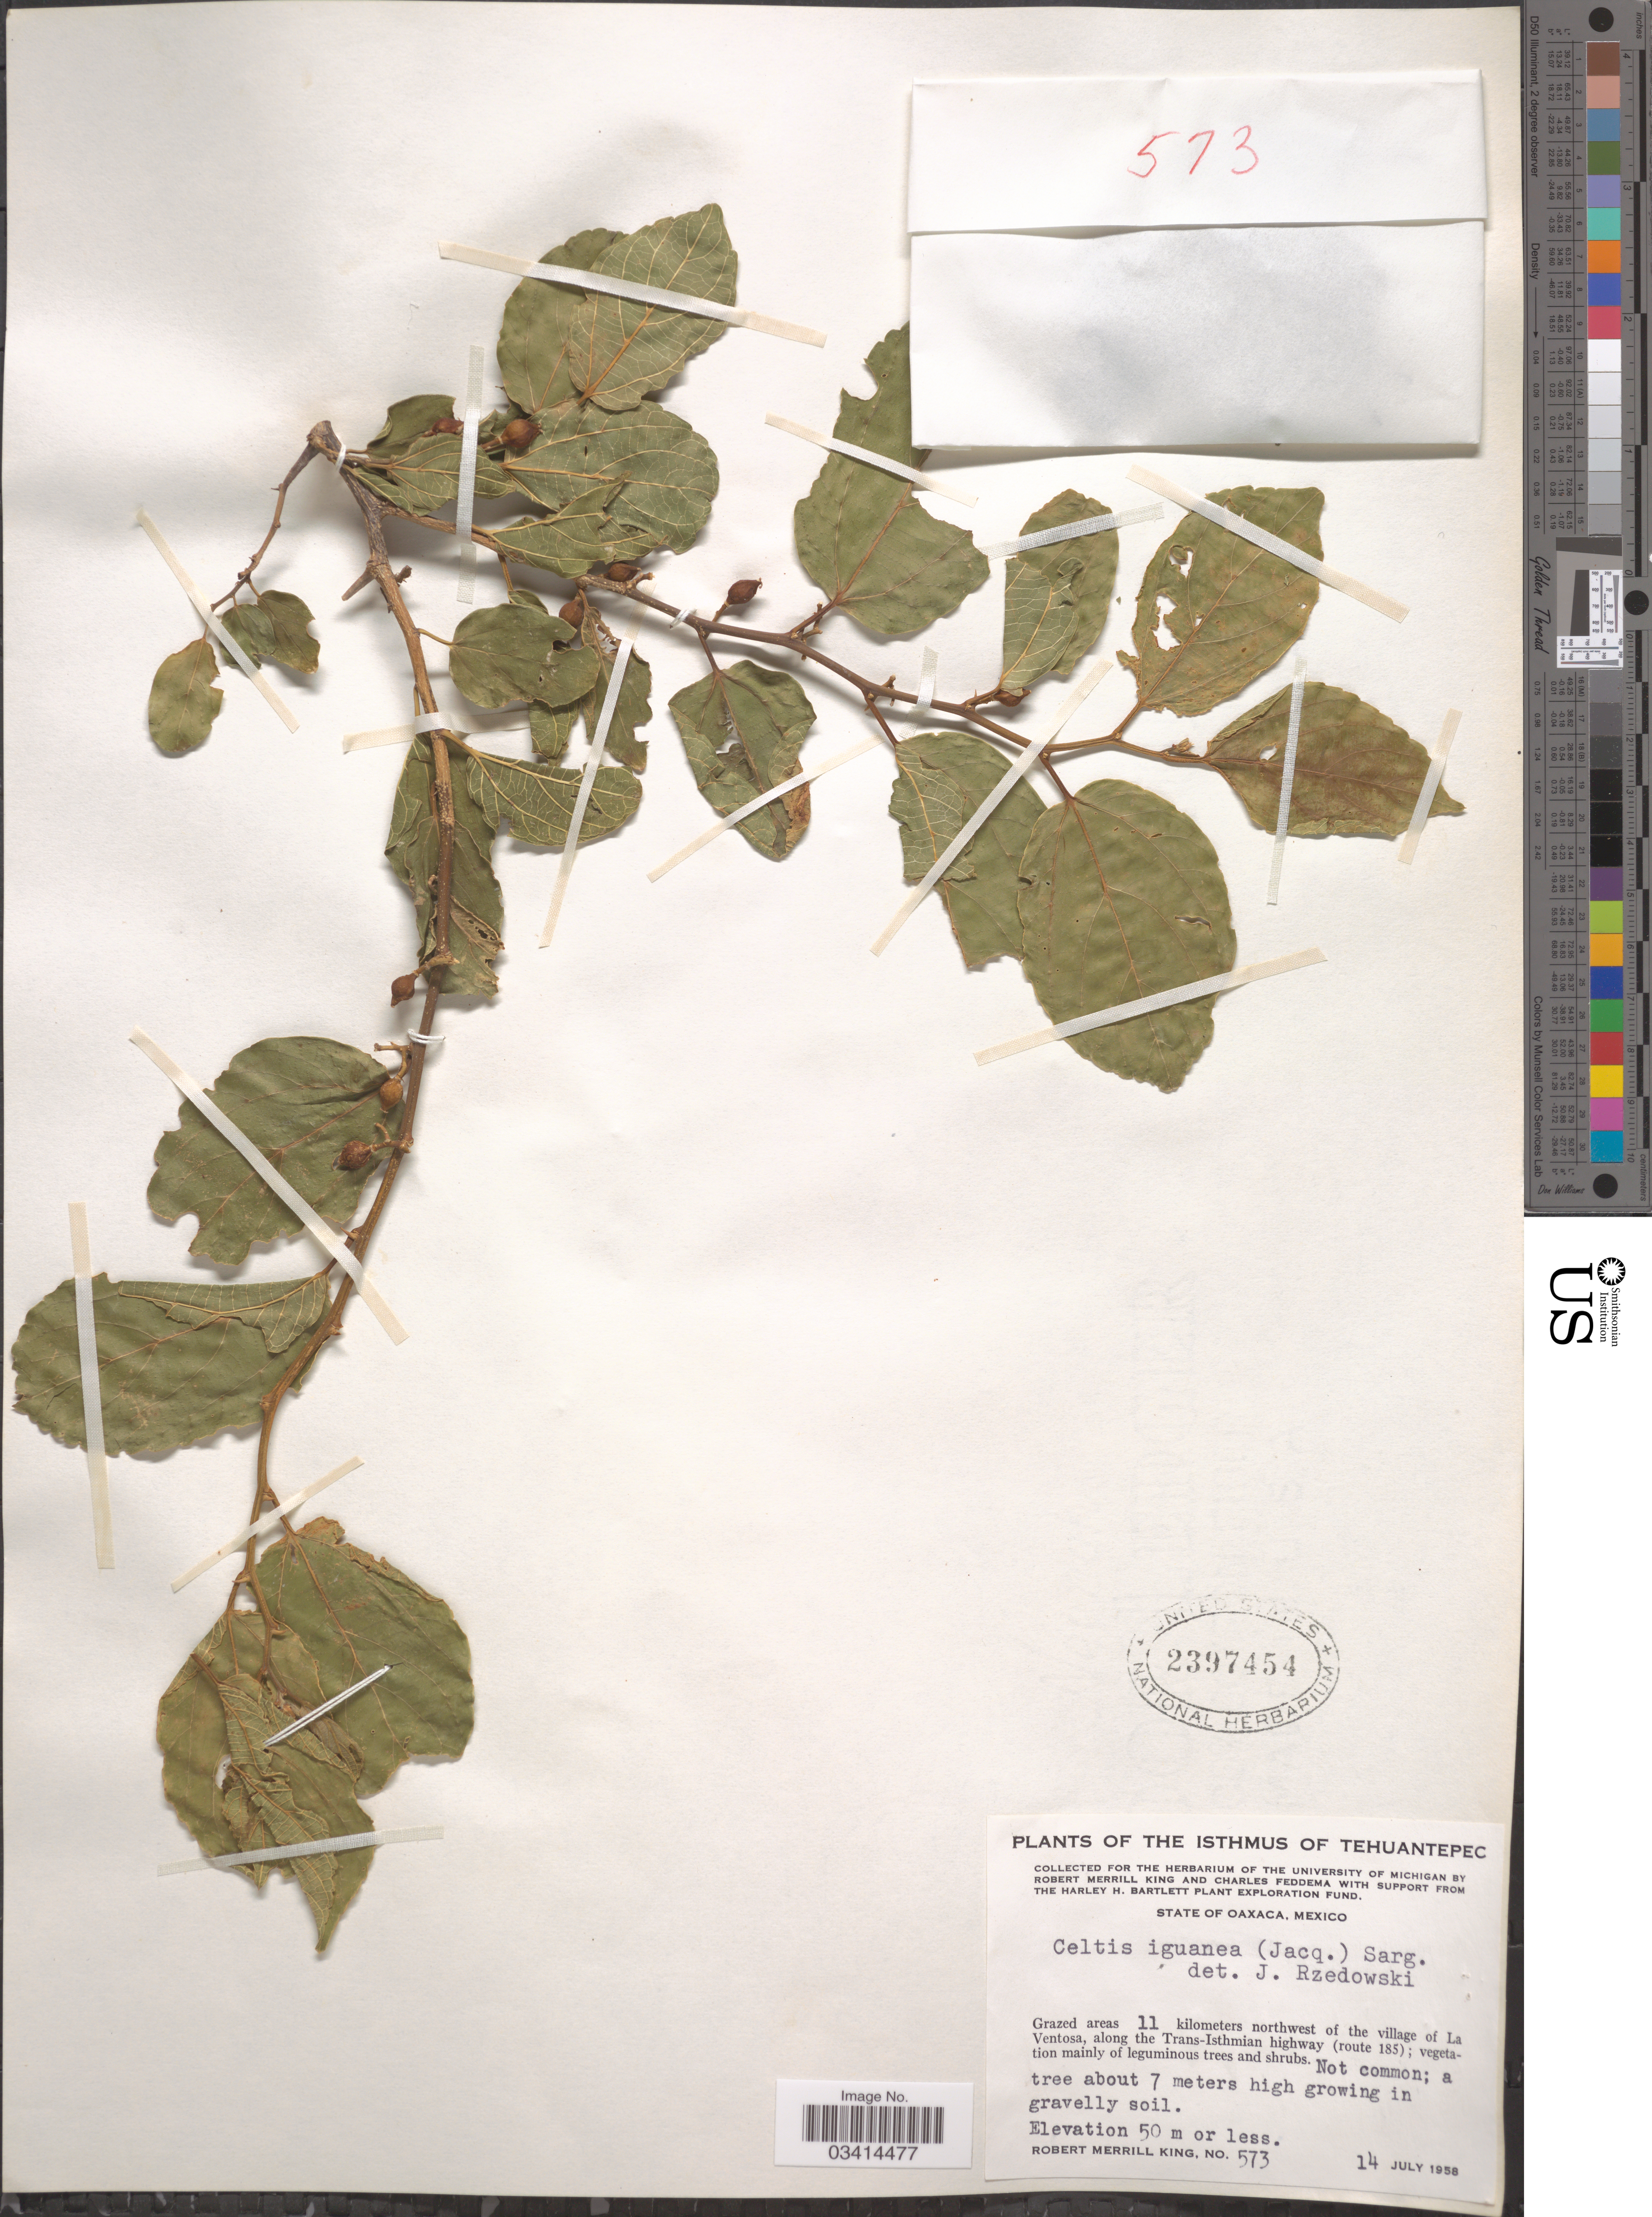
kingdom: Plantae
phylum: Tracheophyta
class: Magnoliopsida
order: Rosales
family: Cannabaceae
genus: Celtis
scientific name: Celtis iguanaea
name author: (Jacq.) Sarg.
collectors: R. M. King & C. Feddema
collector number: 573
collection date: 1958-07-14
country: Mexico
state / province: Oaxaca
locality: The Isthmus of Tehuantepec. Grazed areas 11 kilometers northwest of the village of La Ventosa, along the Trans-Isthmian highway (route 185).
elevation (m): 50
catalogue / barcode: US 2397454